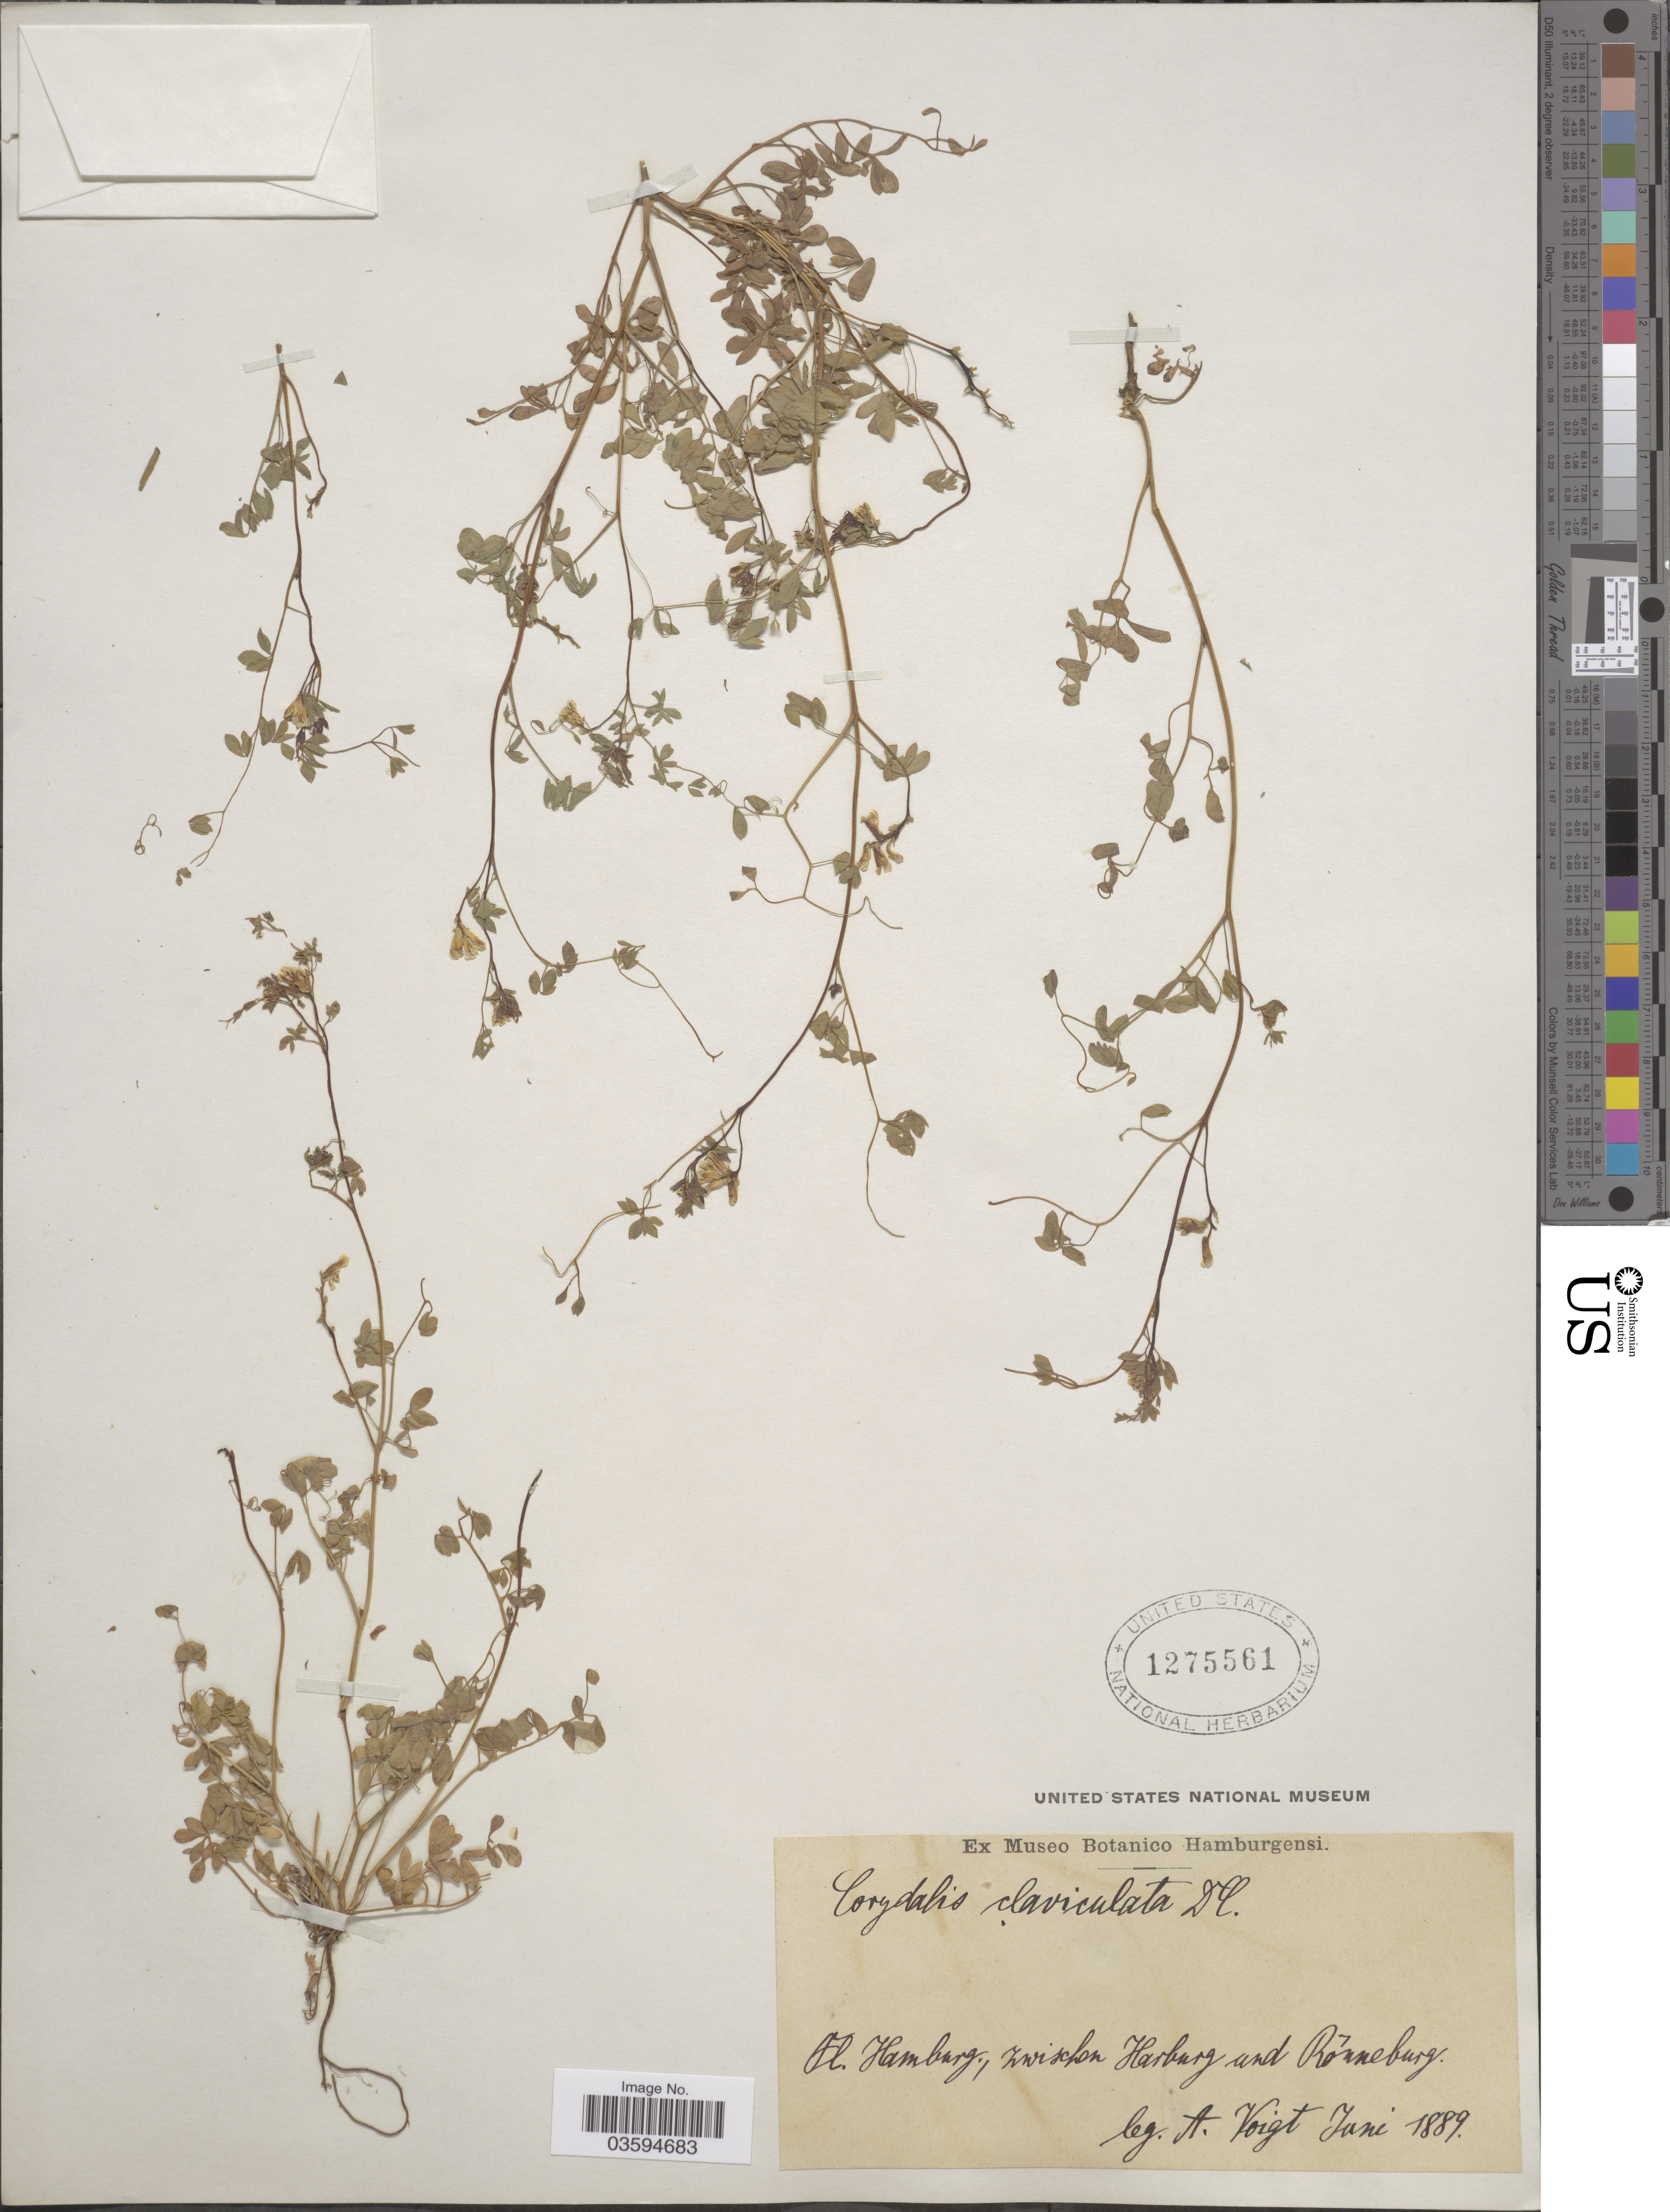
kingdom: Plantae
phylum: Tracheophyta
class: Magnoliopsida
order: Ranunculales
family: Papaveraceae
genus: Corydalis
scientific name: Corydalis claviculata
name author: DC.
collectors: A. Voigt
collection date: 1889-06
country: Germany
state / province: Hamburg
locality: Fl. Hamburg, zwischen Harburg and Rônneburg.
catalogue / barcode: US 1275561